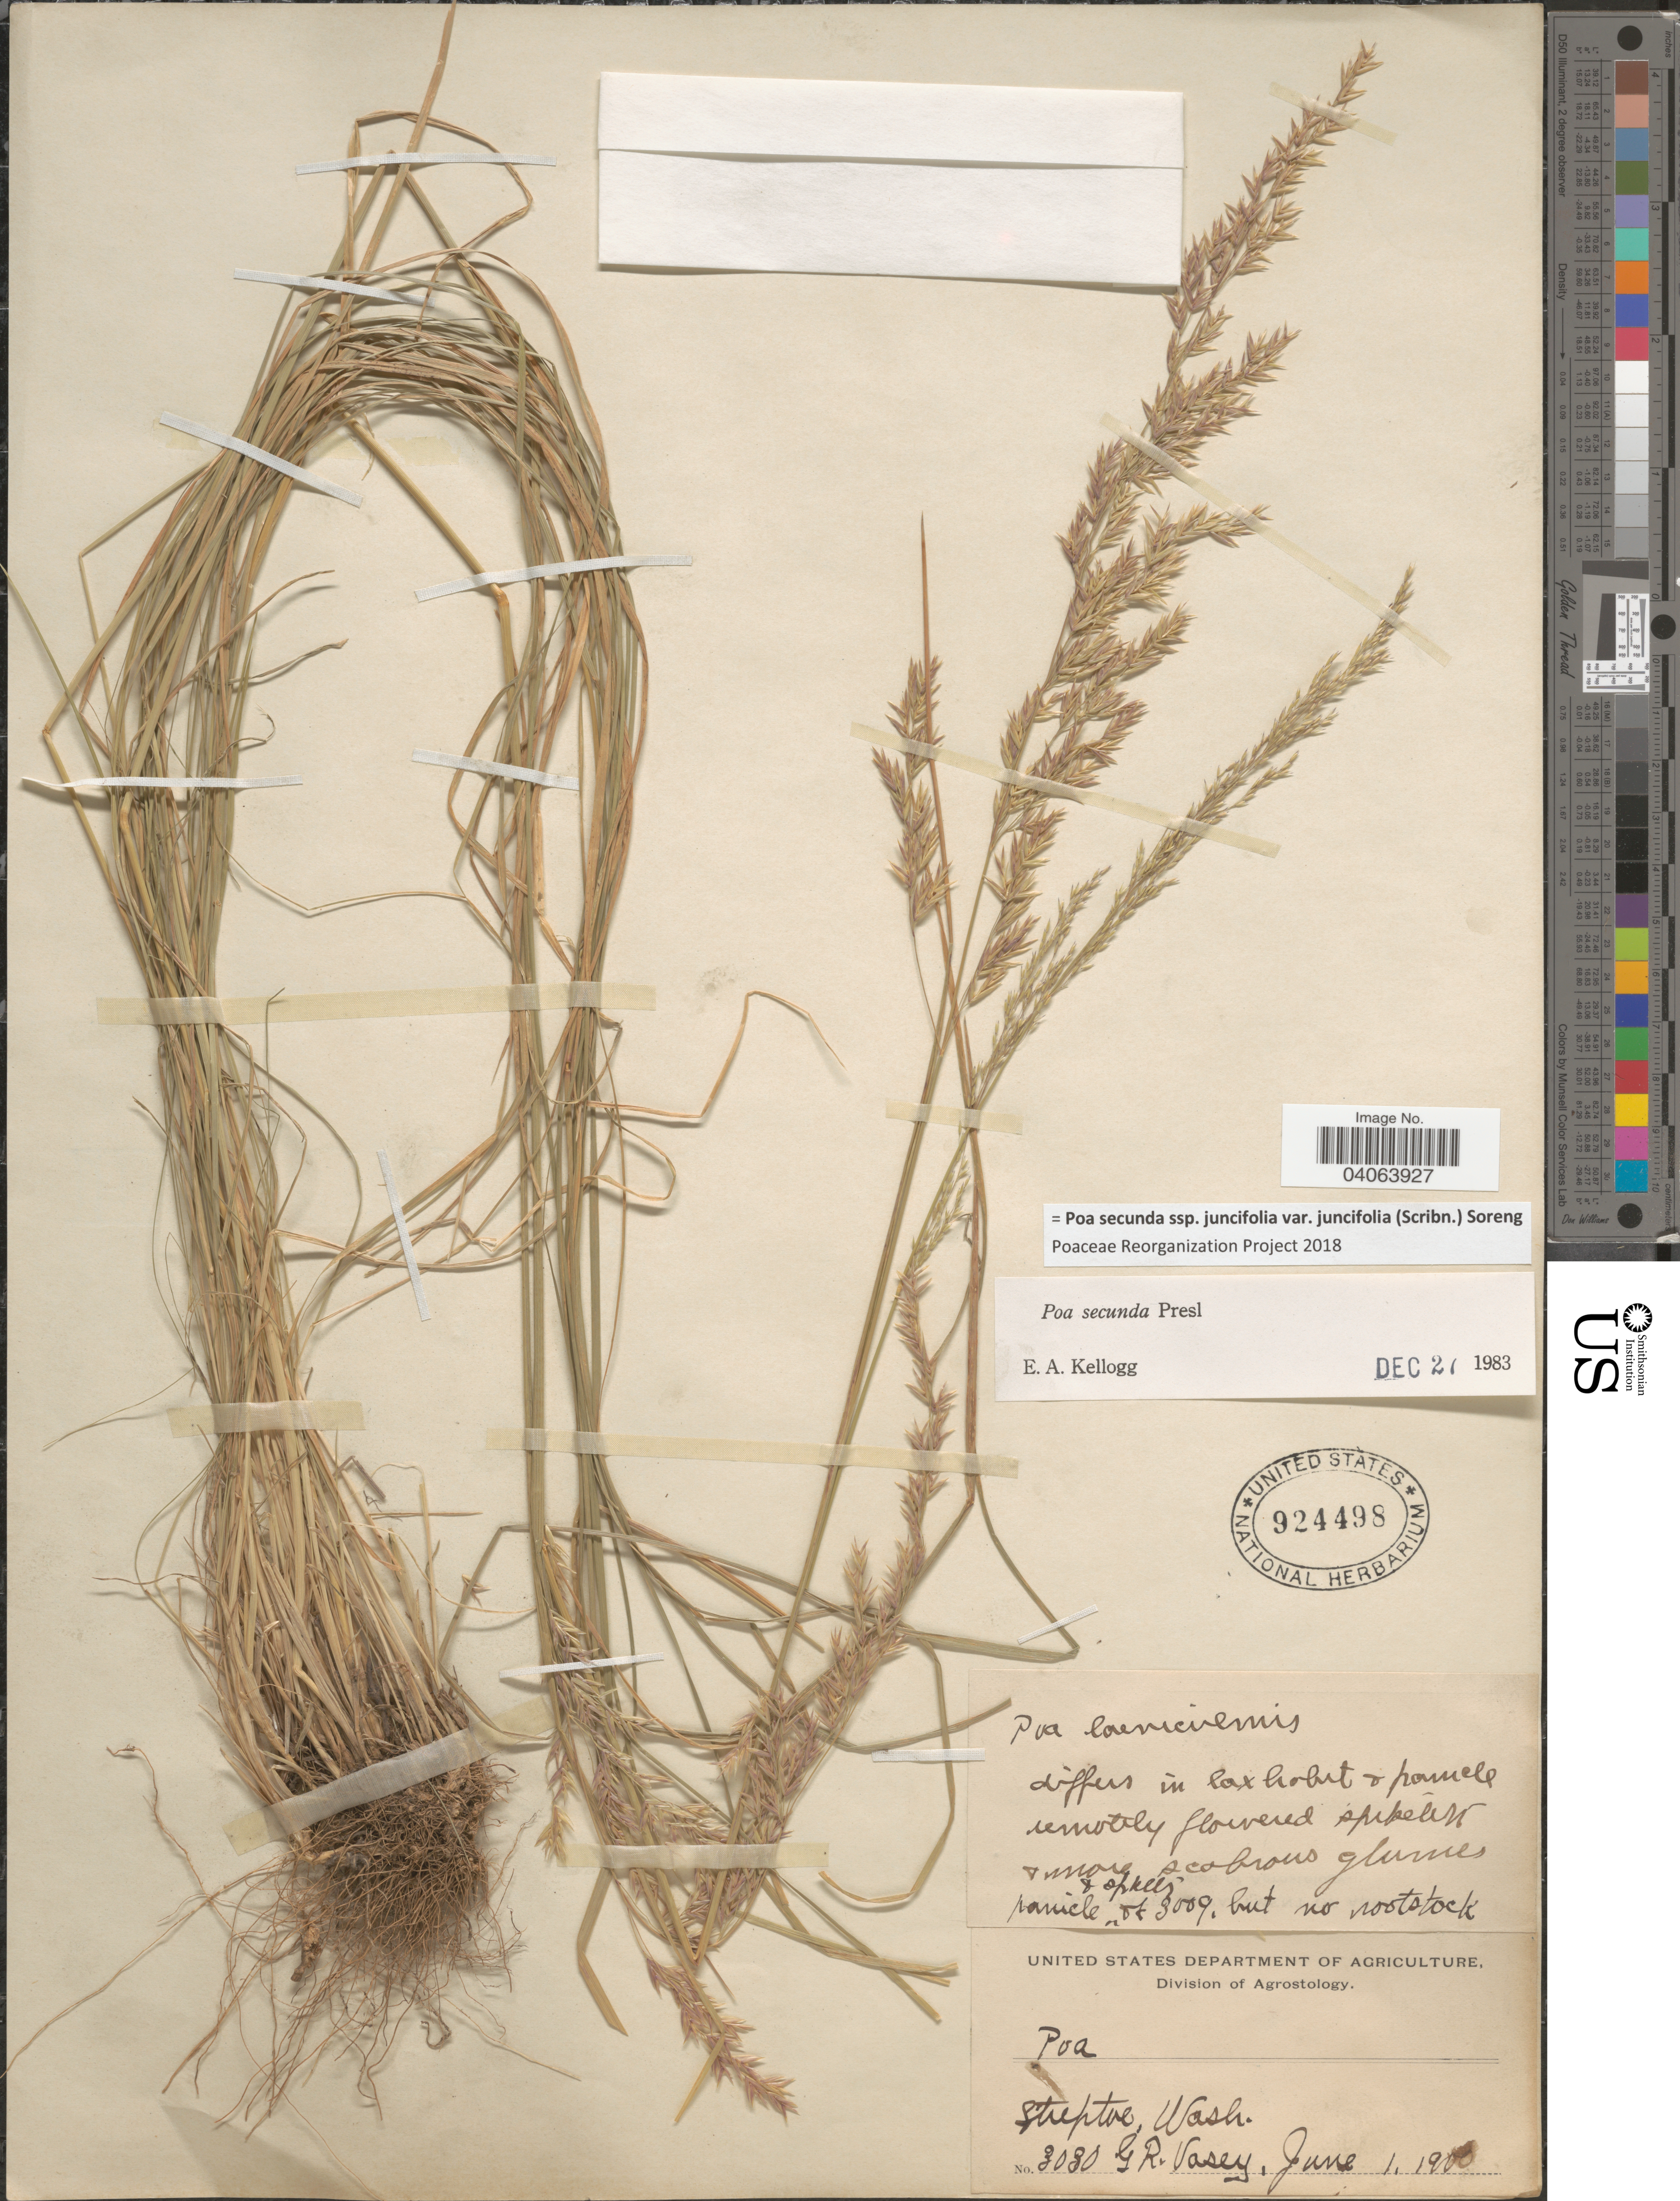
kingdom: Plantae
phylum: Tracheophyta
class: Liliopsida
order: Poales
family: Poaceae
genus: Poa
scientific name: Poa secunda subsp. juncifolia var. juncifolia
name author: (Scribn.) Soreng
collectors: G. R. Vasey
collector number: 3030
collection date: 1900-06-01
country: United States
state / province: Washington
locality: Steptoe.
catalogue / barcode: US 924498